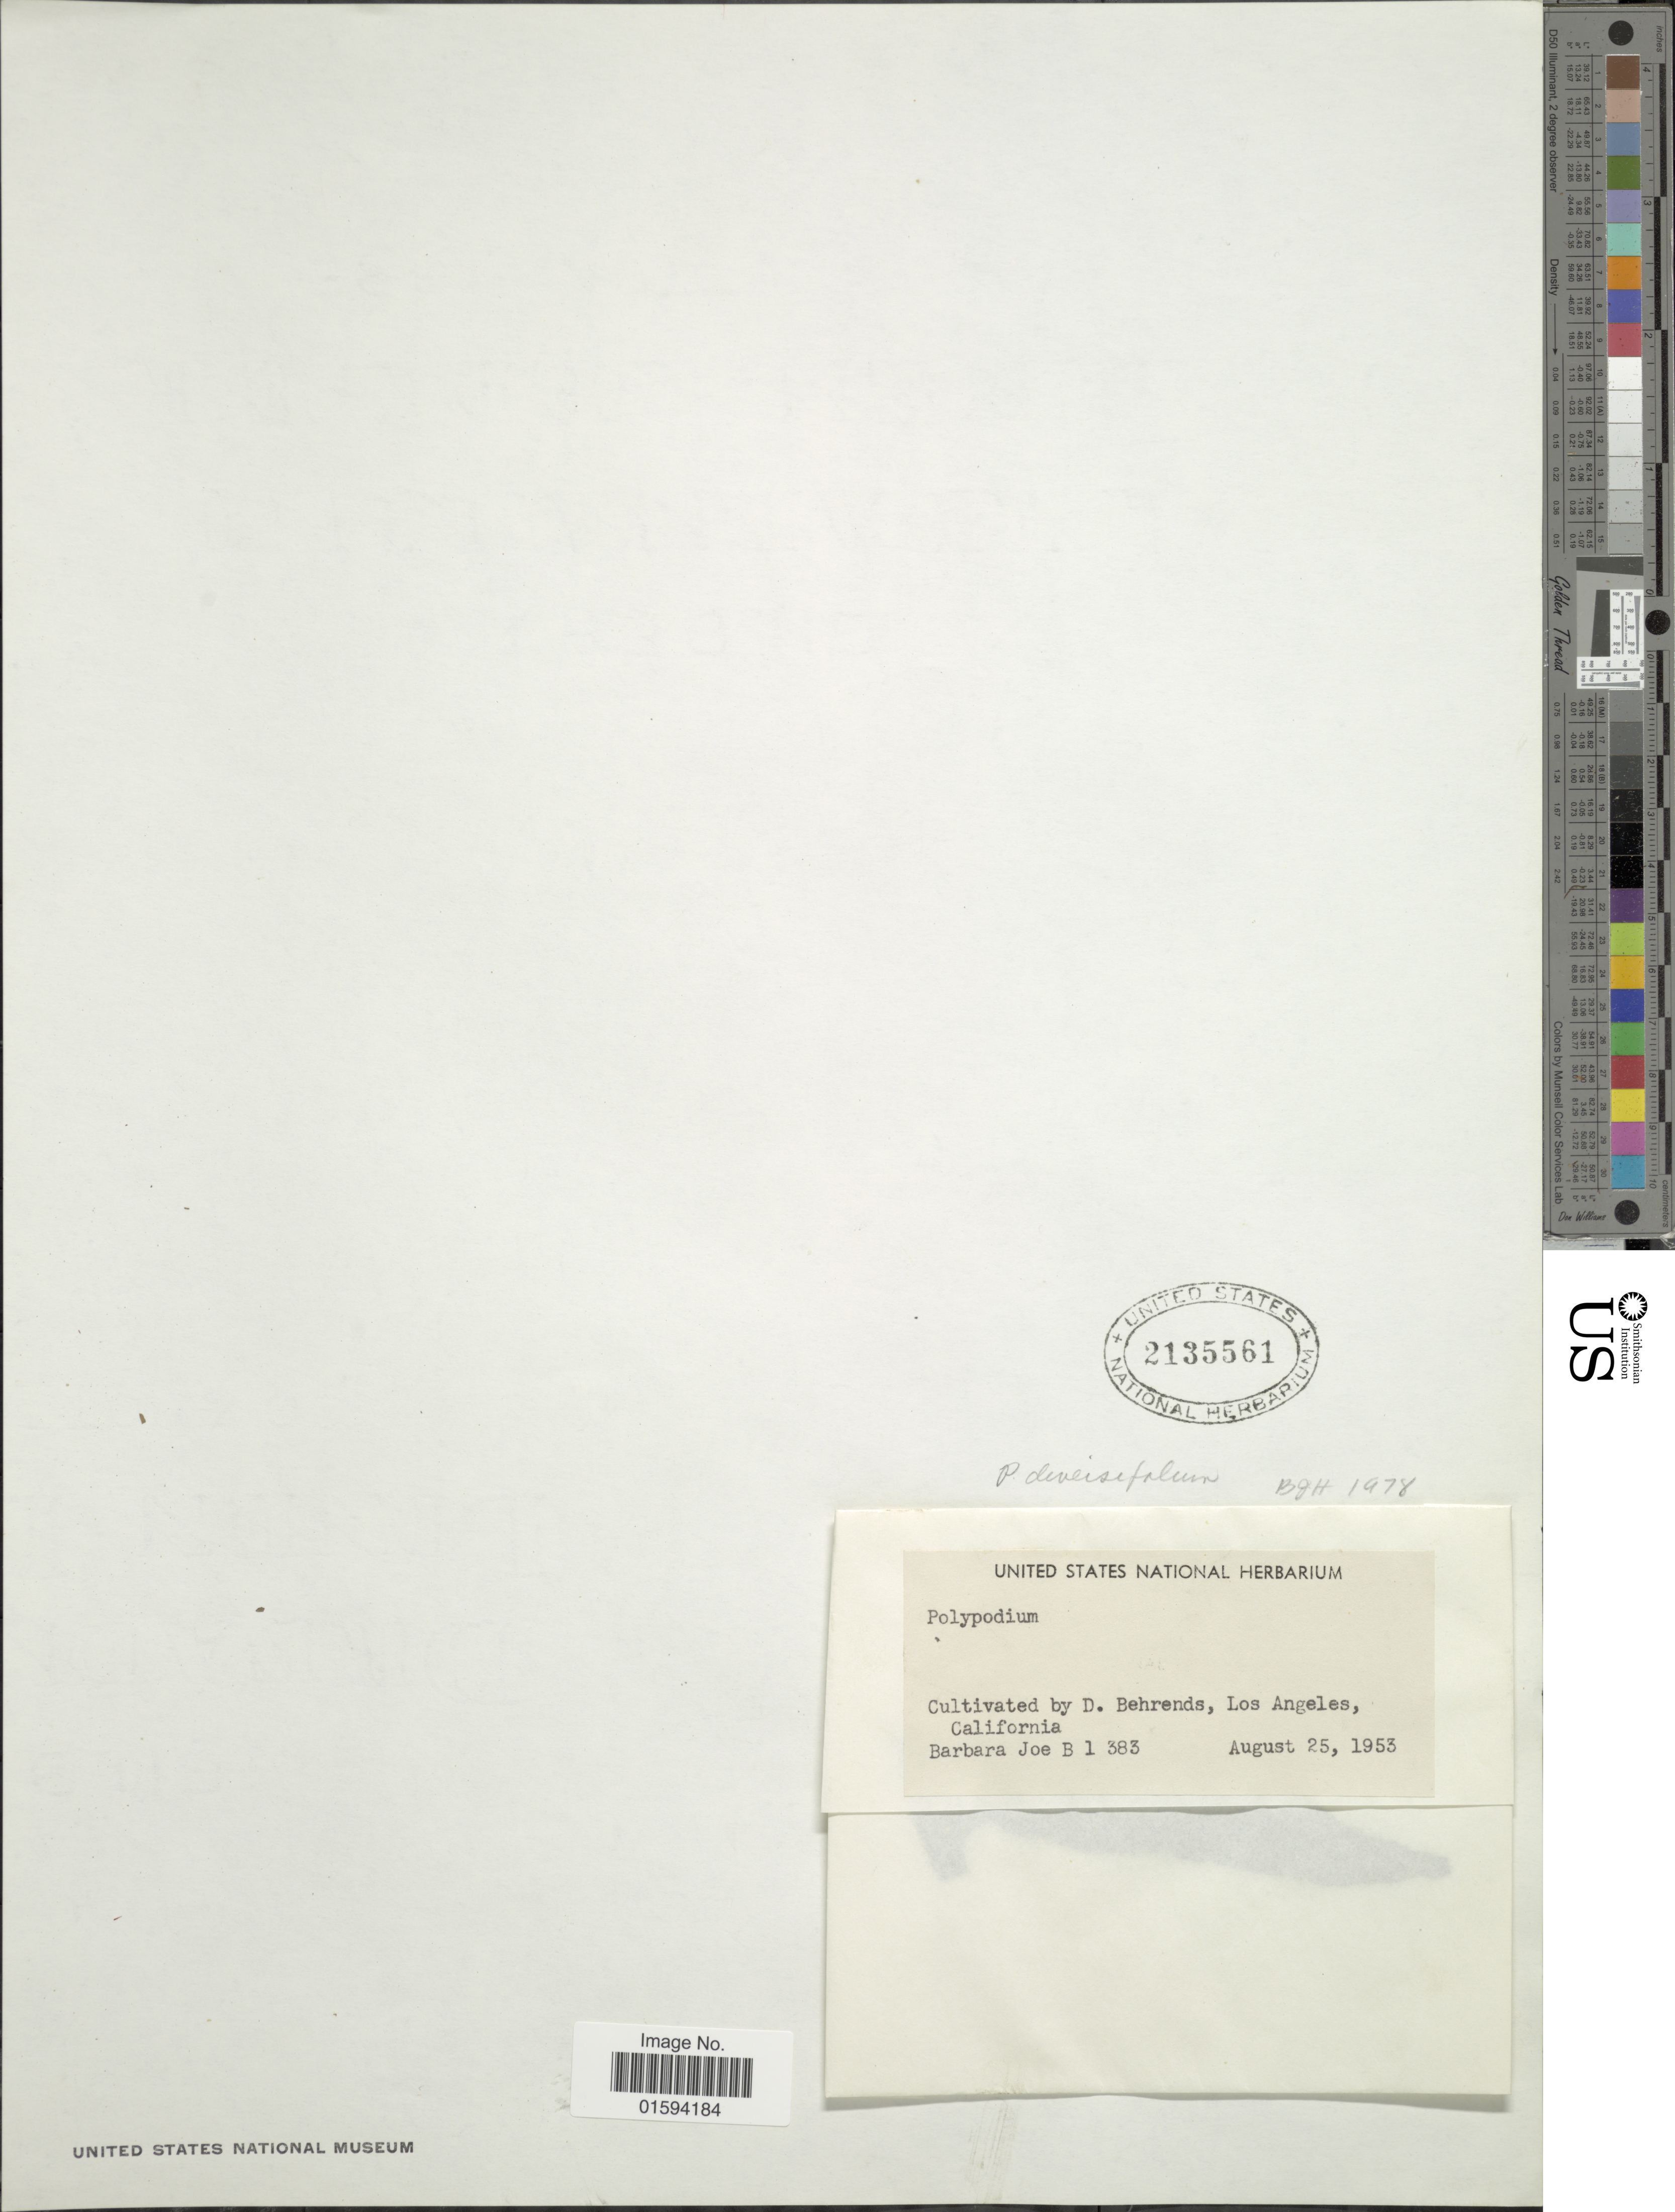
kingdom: Plantae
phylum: Tracheophyta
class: Polypodiopsida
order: Polypodiales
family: Polypodiaceae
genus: Polypodium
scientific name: Polypodium sp.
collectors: B. Joe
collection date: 1953-08-25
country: United States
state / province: California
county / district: Los Angeles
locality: Los Angeles, California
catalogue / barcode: US 2135561